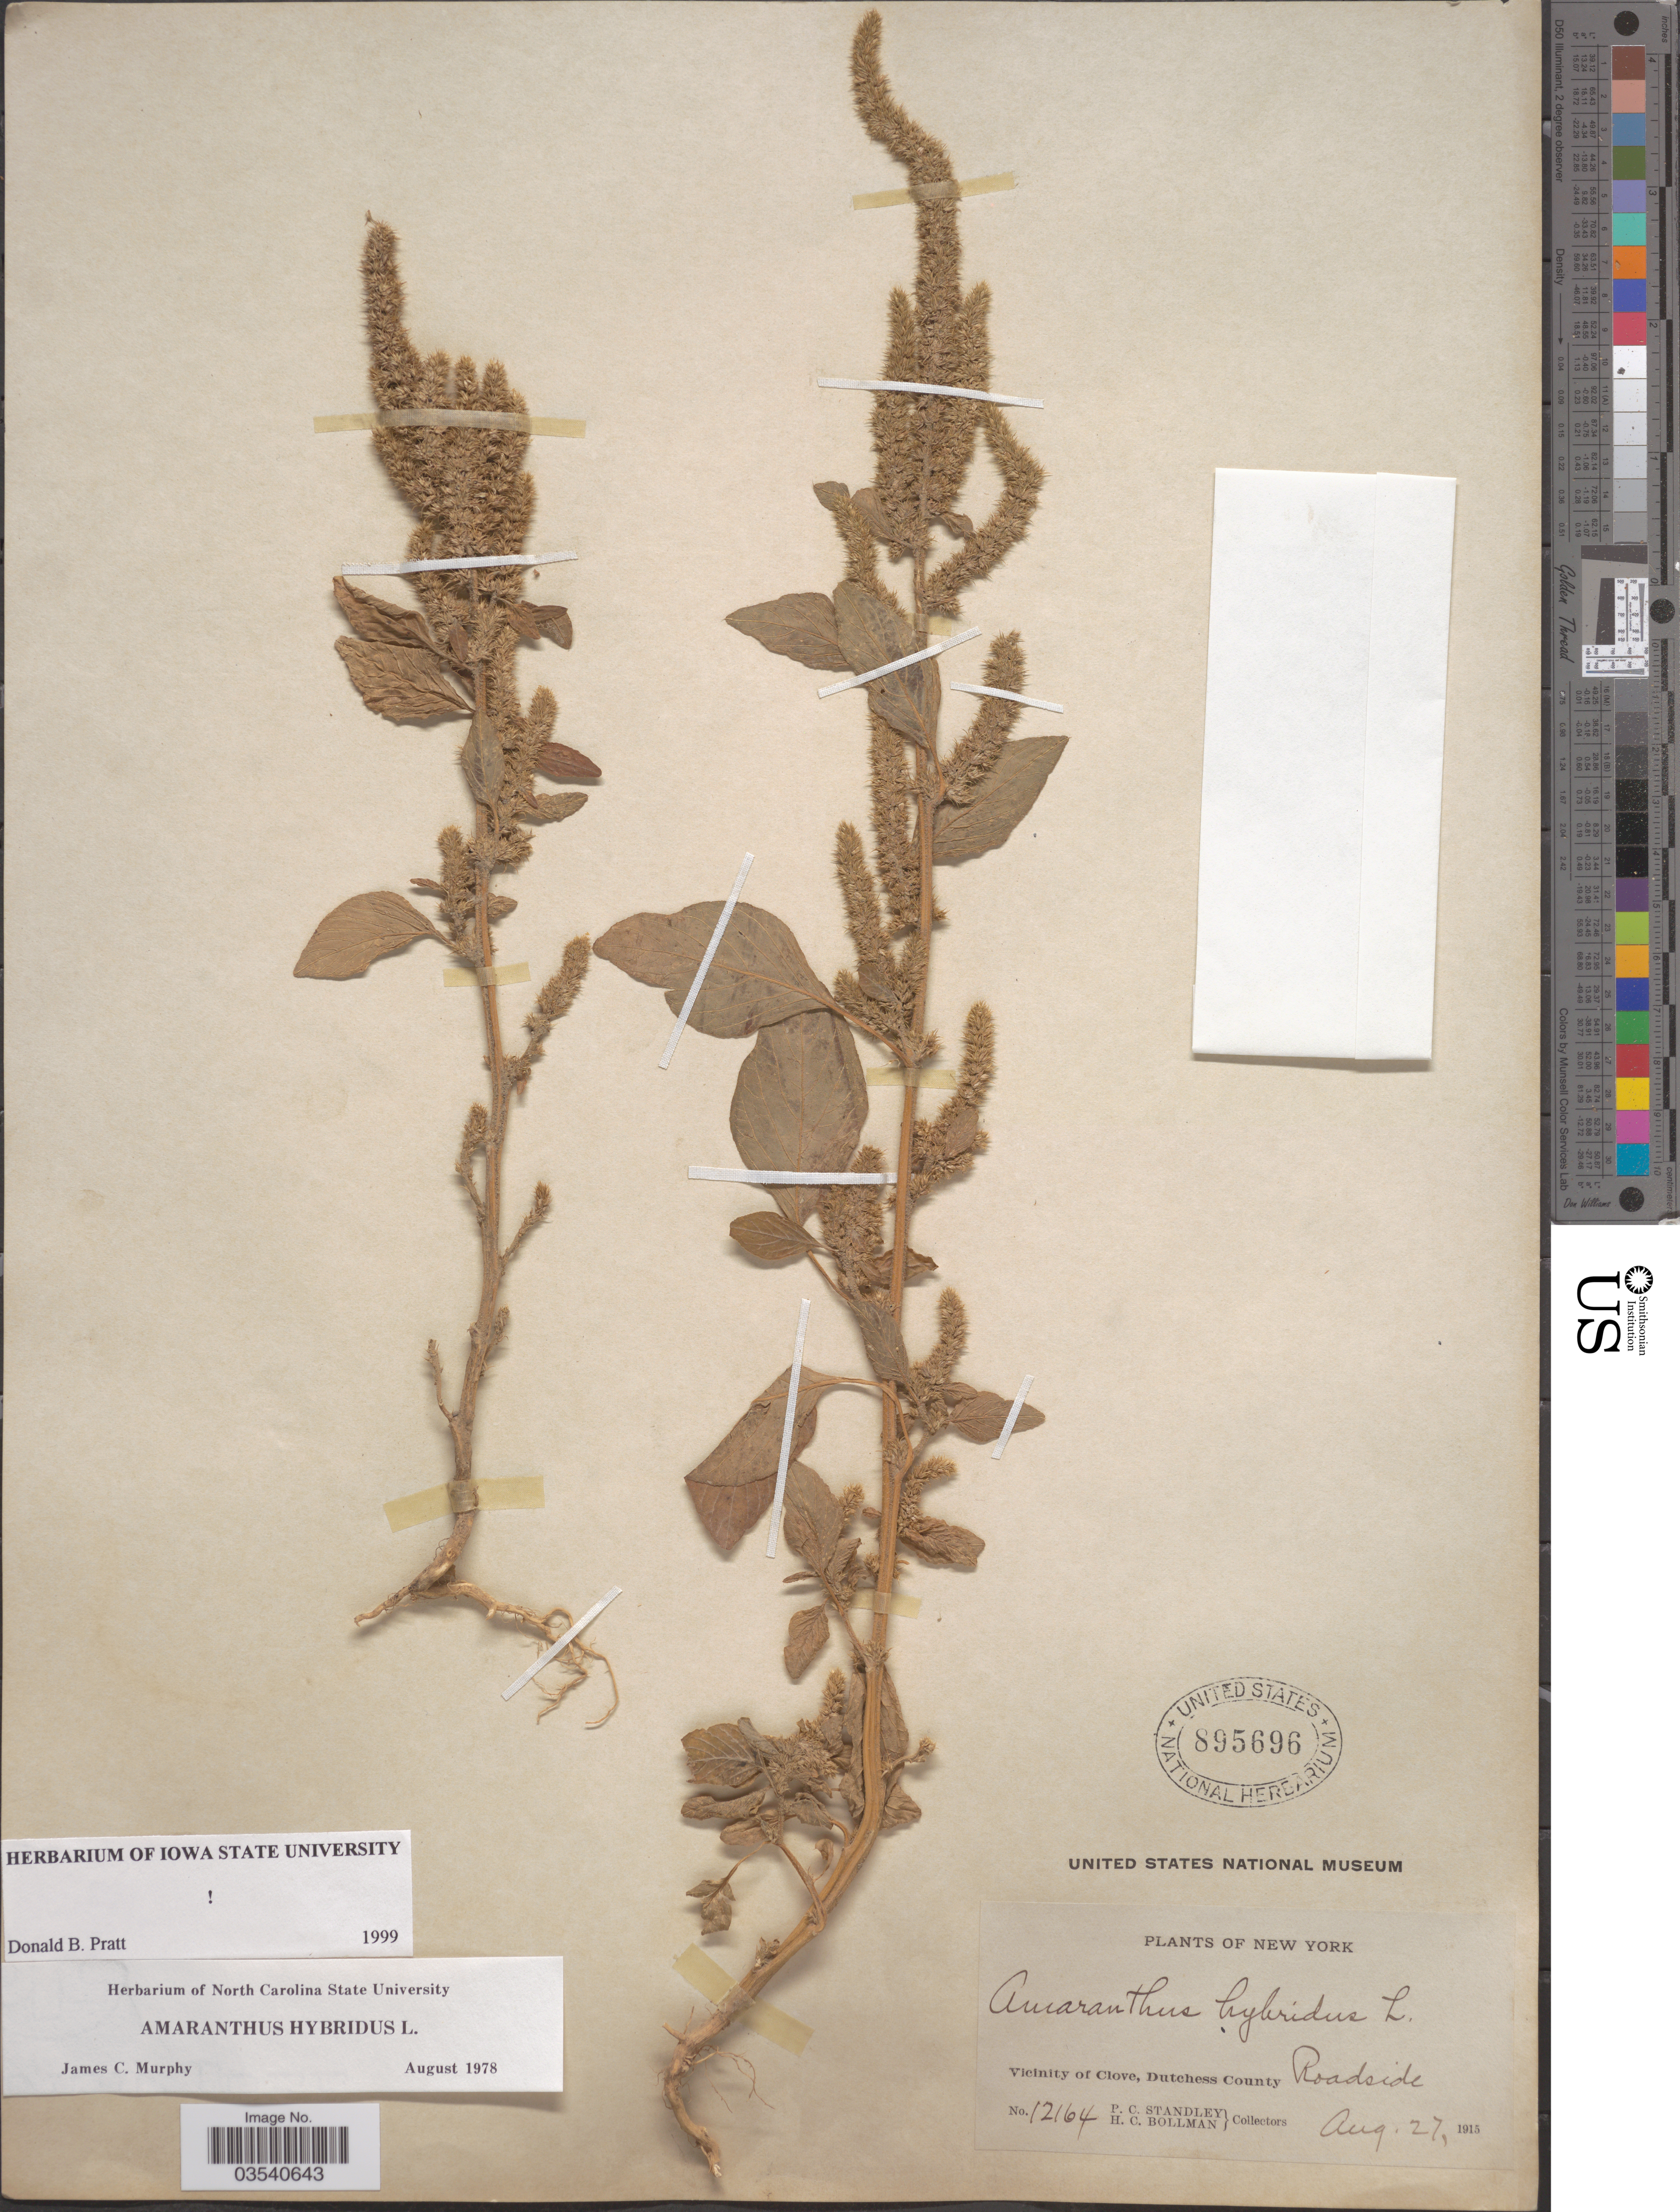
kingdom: Plantae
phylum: Tracheophyta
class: Magnoliopsida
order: Caryophyllales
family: Amaranthaceae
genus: Amaranthus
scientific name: Amaranthus hybridus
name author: L.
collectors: P. C. Standley & H. C. Bollman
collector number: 12164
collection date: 1915-08-27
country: United States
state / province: New York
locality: Vicinity of Clove, Dutchess County.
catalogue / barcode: US 895696